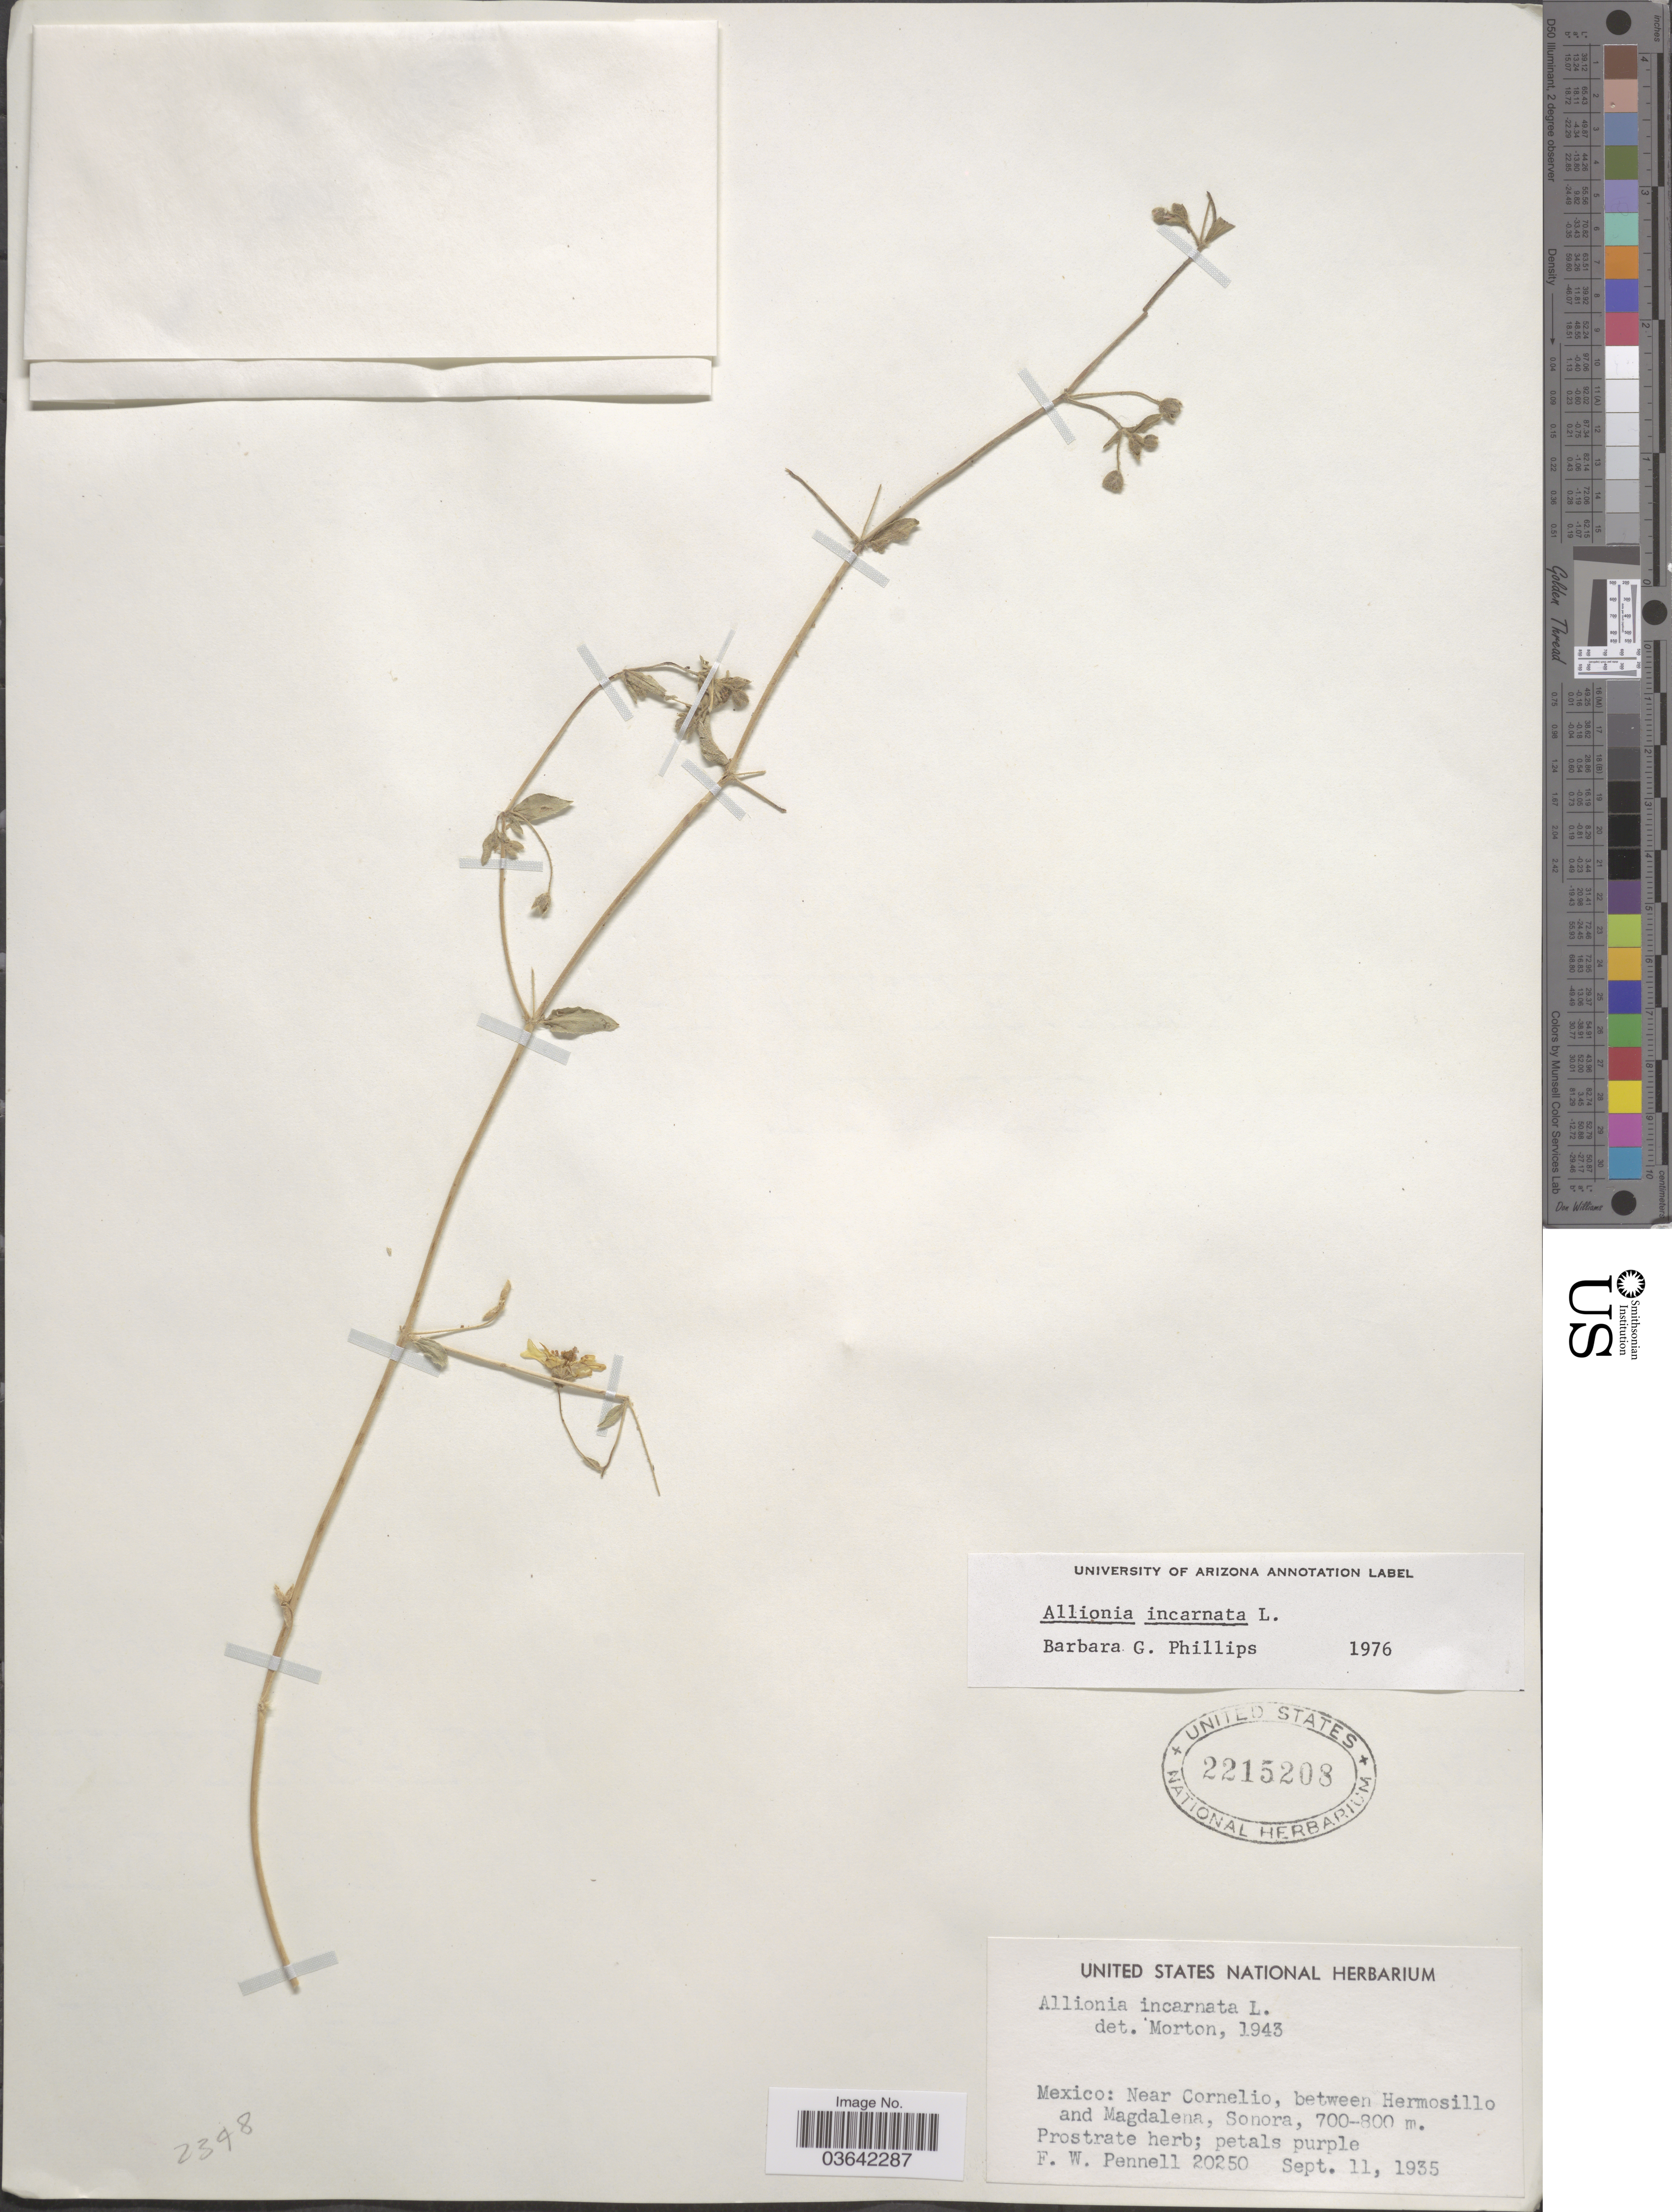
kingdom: Plantae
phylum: Tracheophyta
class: Magnoliopsida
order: Caryophyllales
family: Nyctaginaceae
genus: Allionia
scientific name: Allionia incarnata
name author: L.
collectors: F. W. Pennell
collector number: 20250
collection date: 1935-09-11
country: Mexico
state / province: Sonora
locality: Near Cornelio, between Hermosillo and Magdalena.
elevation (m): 700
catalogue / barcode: US 2215208